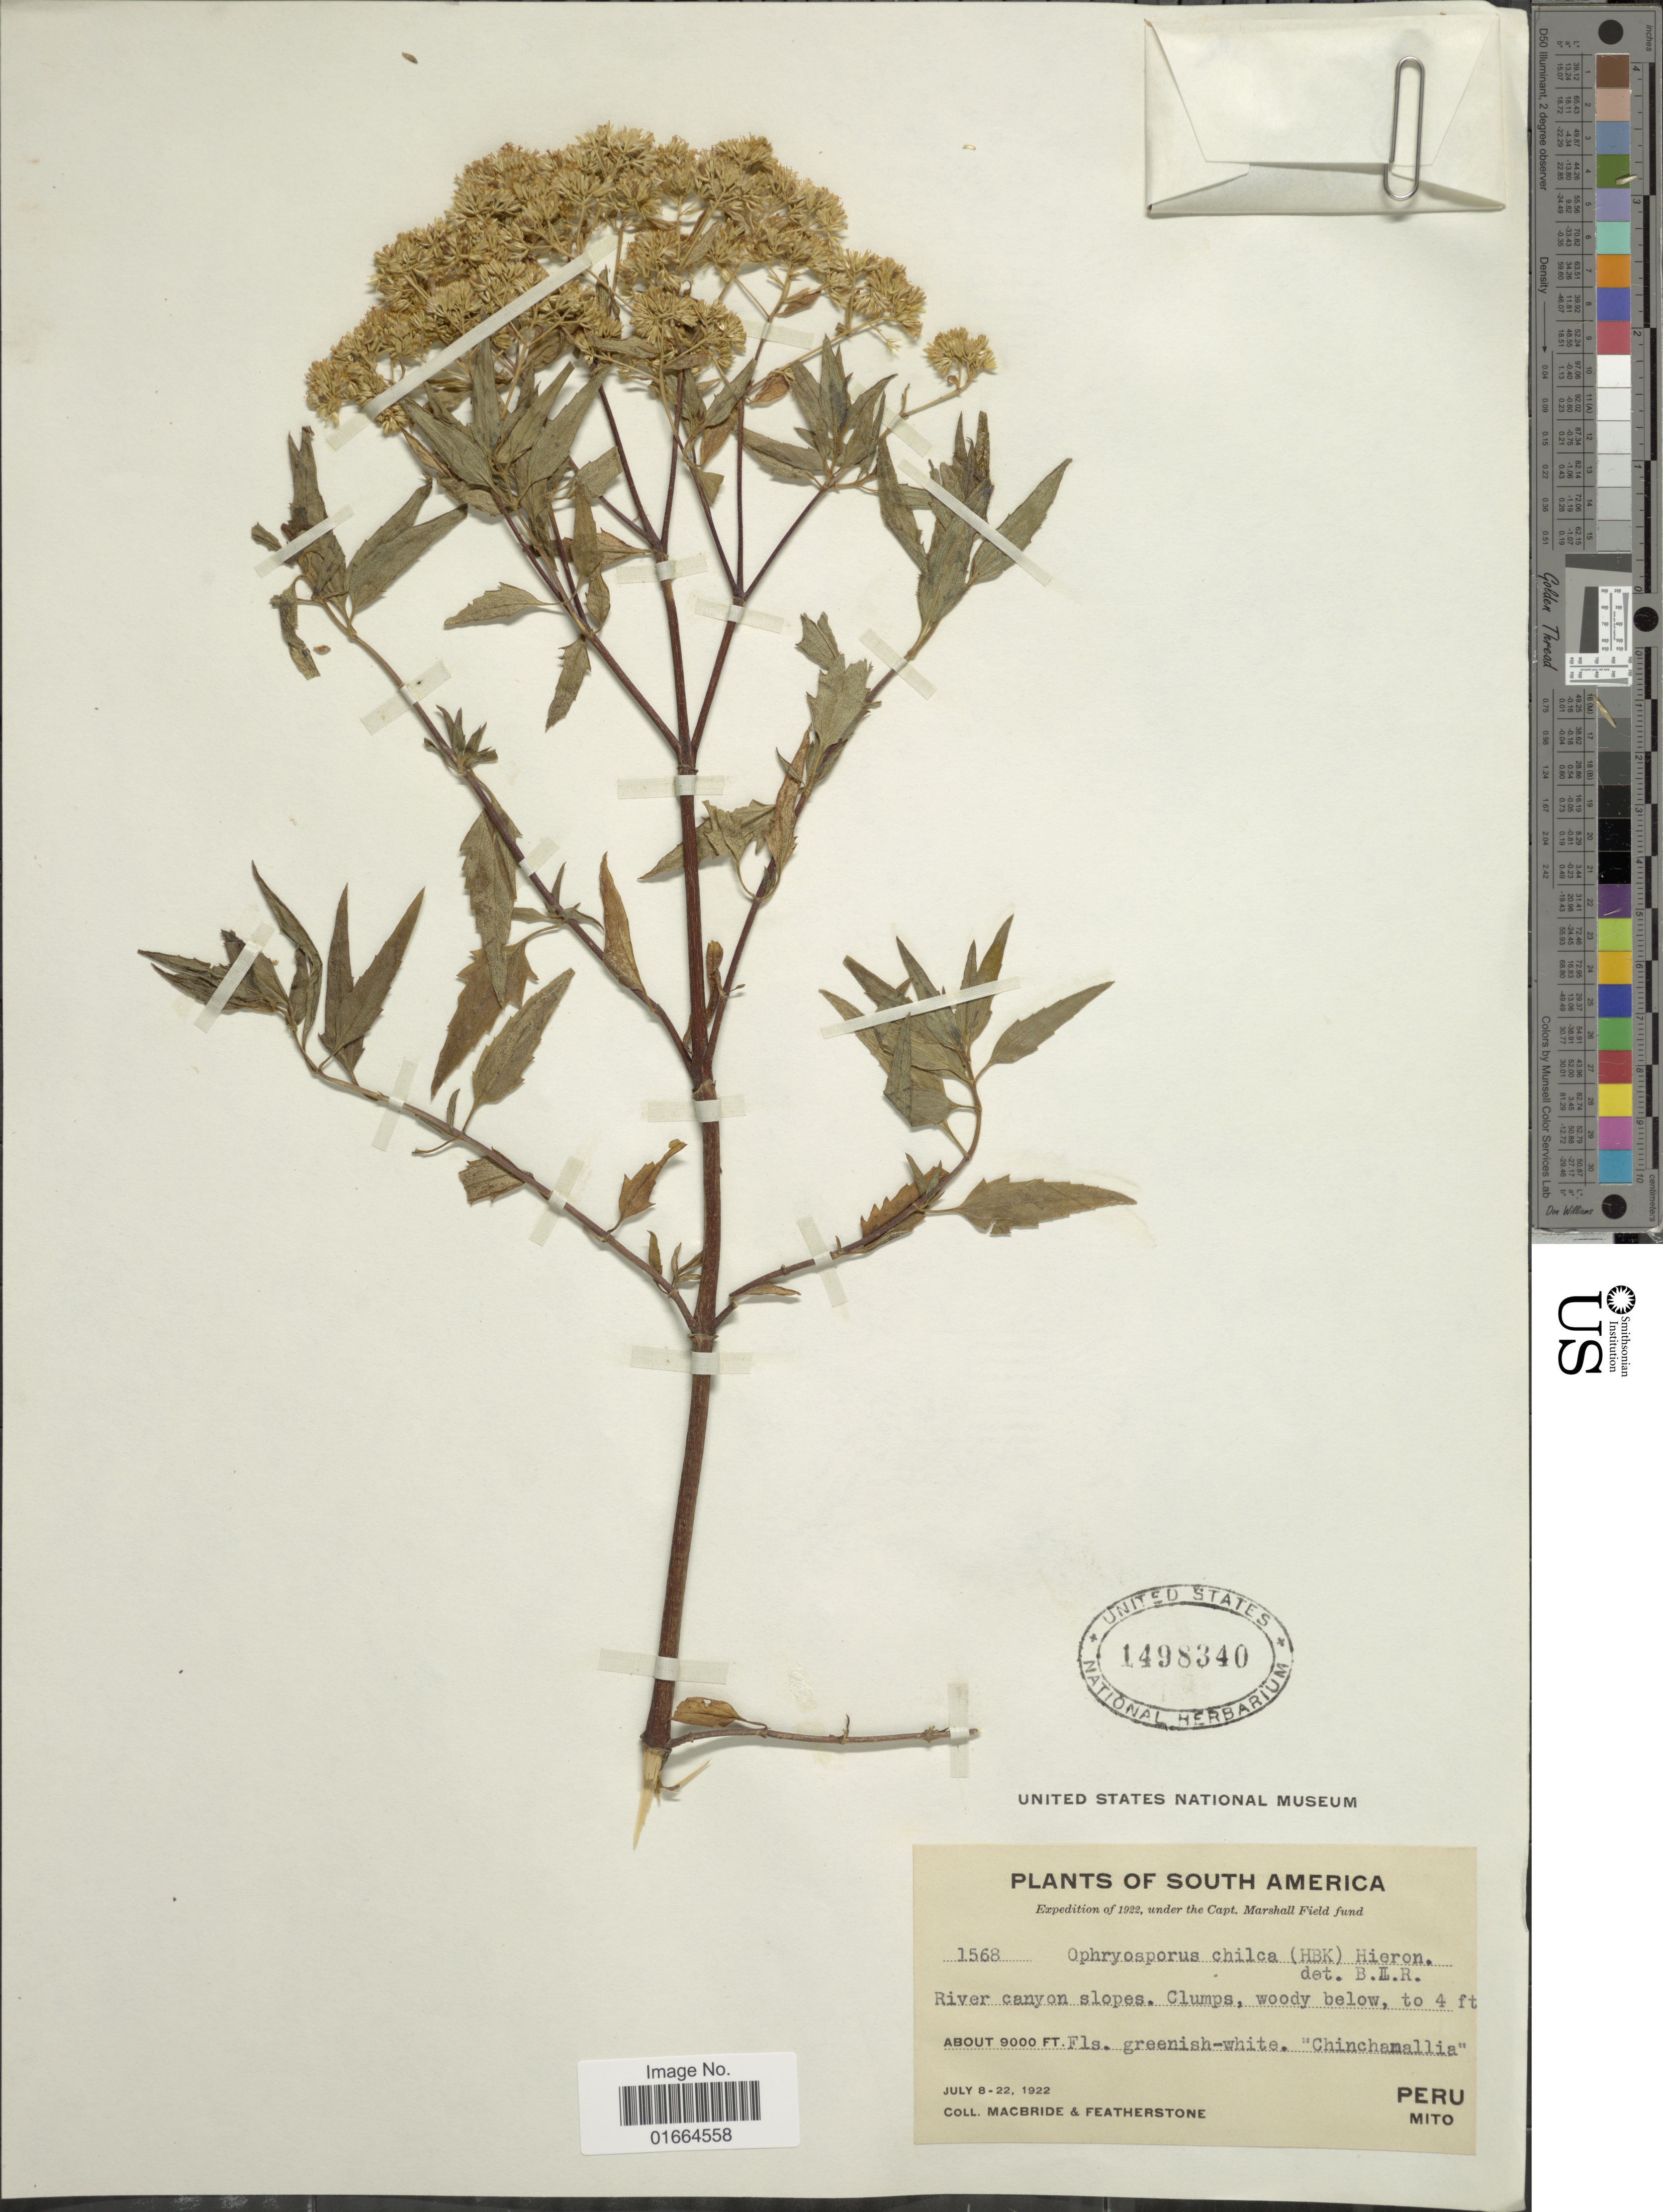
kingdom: Plantae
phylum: Tracheophyta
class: Magnoliopsida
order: Asterales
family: Asteraceae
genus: Ophryosporus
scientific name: Ophryosporus chilca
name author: (Kunth) Hieron.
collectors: Macbride, -- & -. Featherstone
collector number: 1568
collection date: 1922-07-08/1922-07-22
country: Peru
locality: Mito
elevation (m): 2743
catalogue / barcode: US 1498340